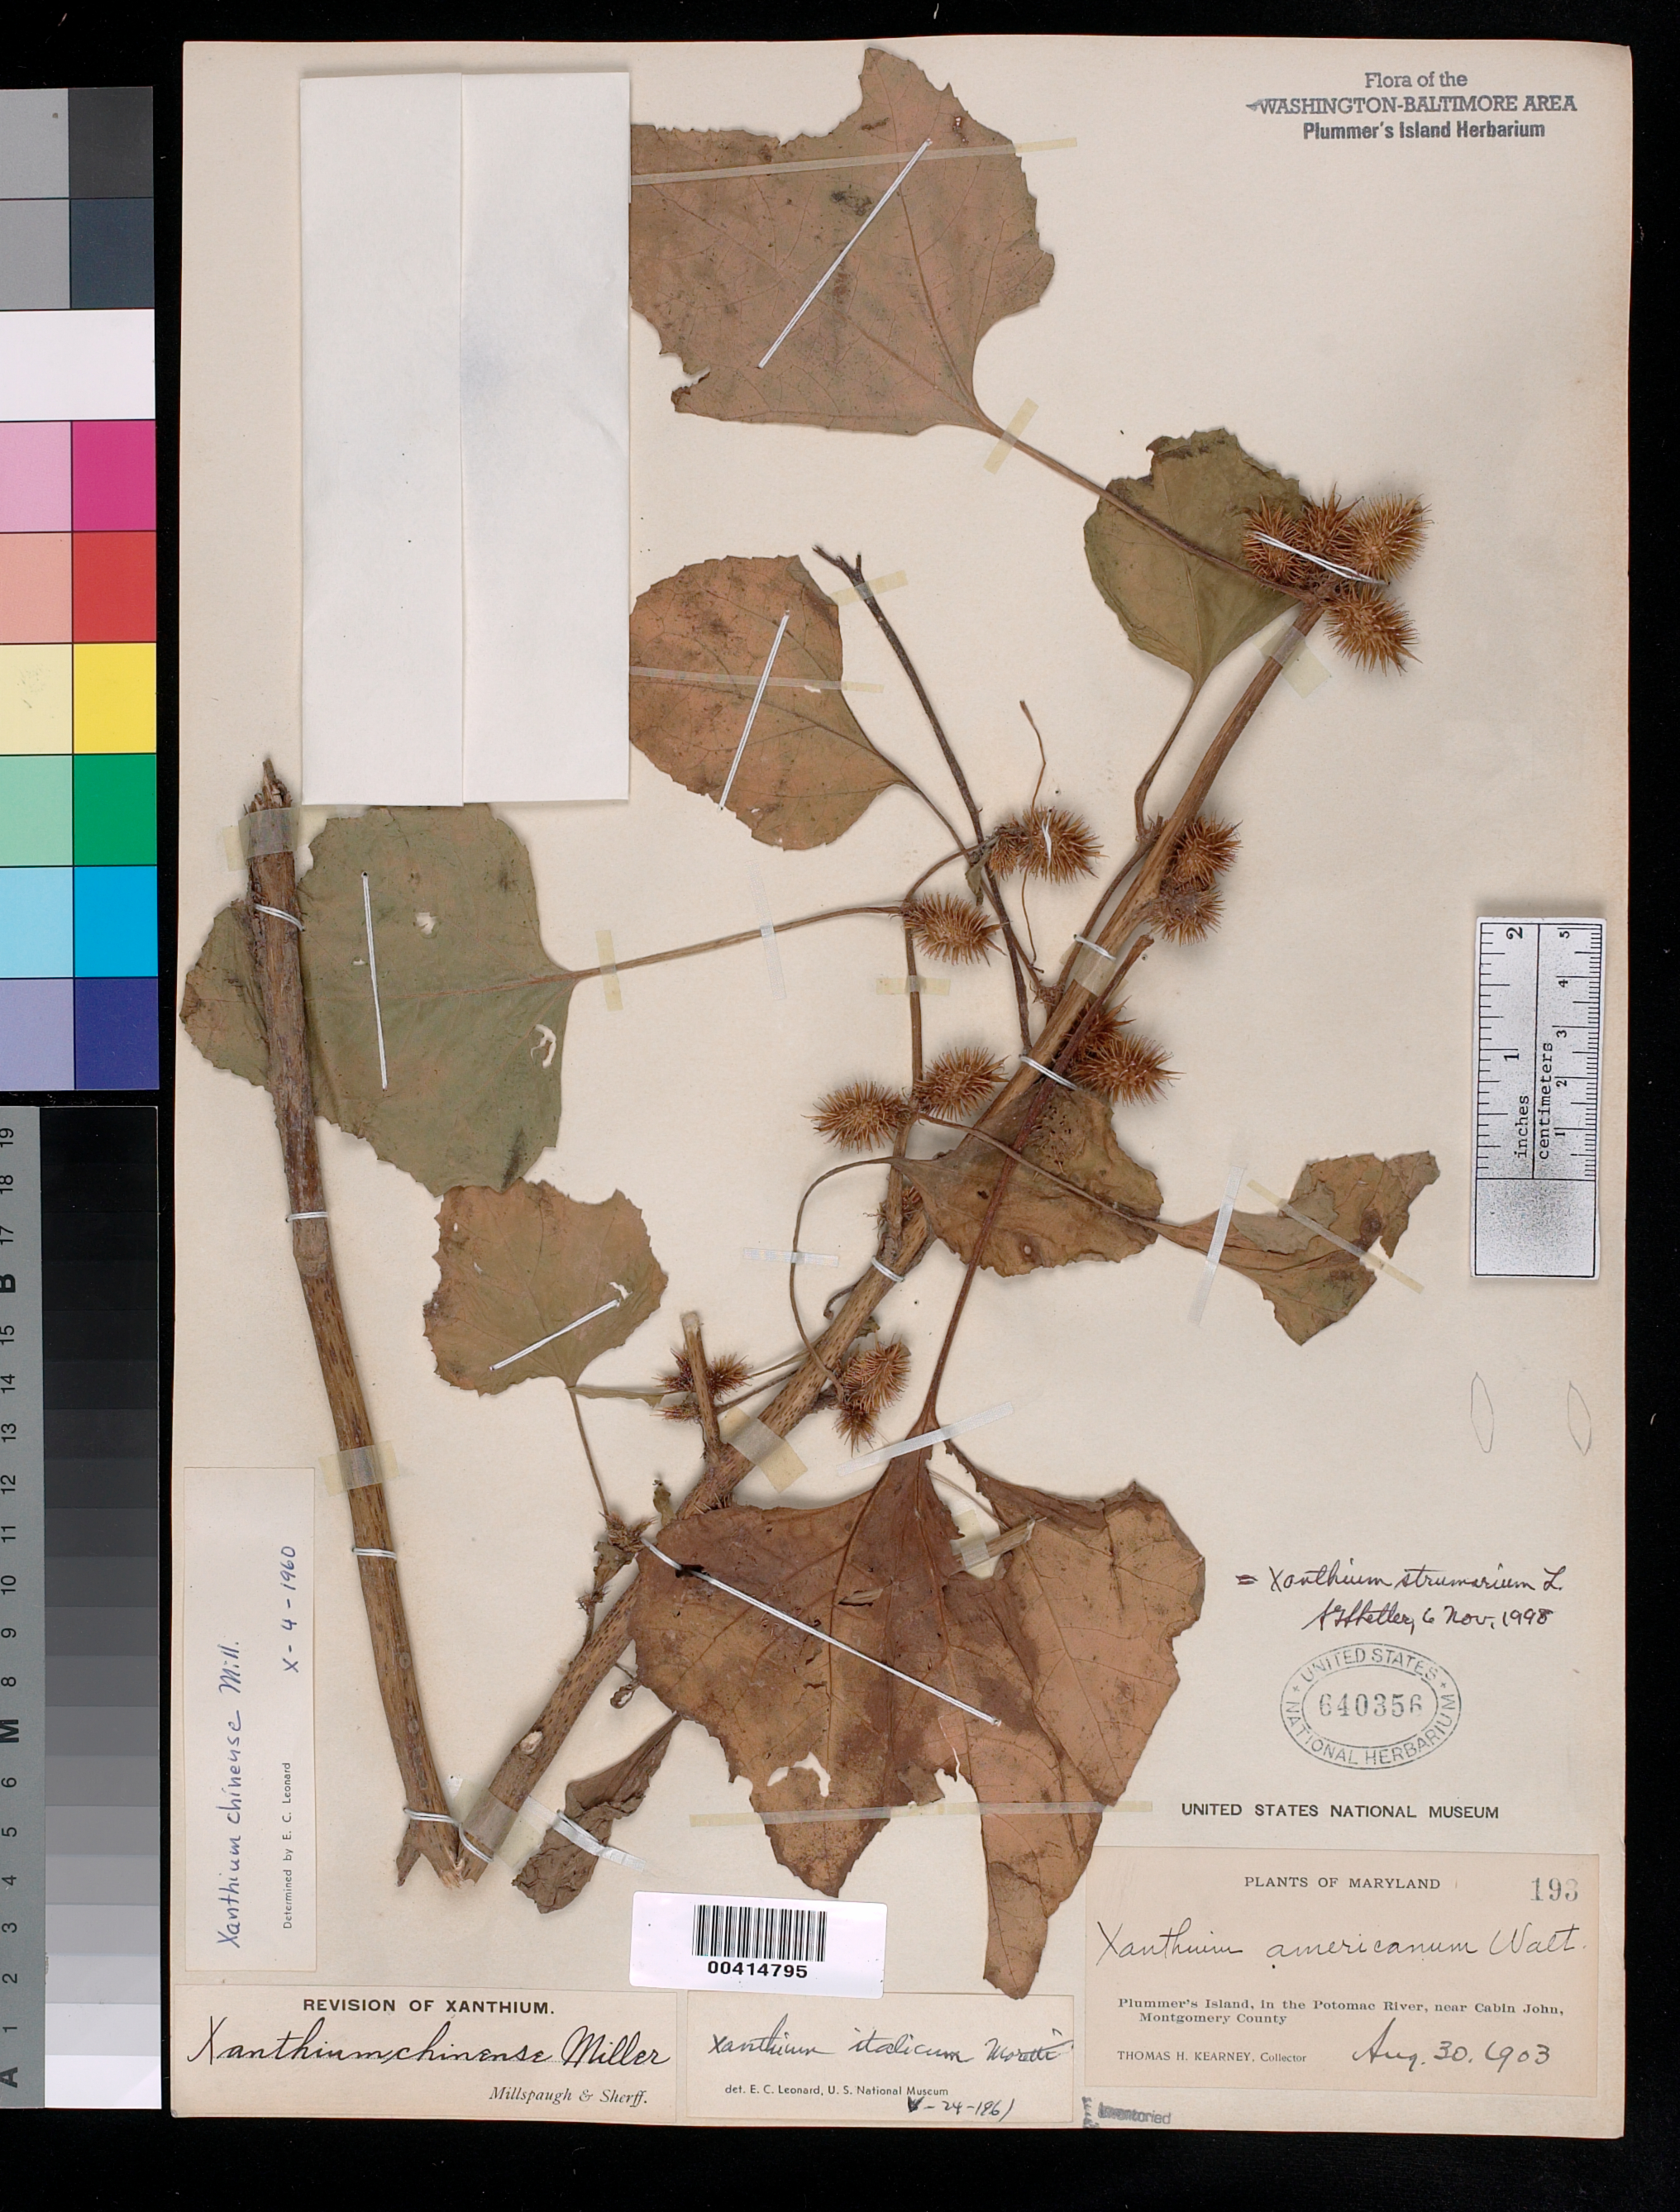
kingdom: Plantae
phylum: Tracheophyta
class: Magnoliopsida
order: Asterales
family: Asteraceae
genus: Xanthium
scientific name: Xanthium strumarium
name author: L.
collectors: T. H. Kearney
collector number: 193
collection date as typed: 30 Aug 1903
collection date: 1903-08-30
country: United States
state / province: Maryland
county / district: Montgomery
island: Plummers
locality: Plummer's Island Plummers Island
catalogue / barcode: US 640356